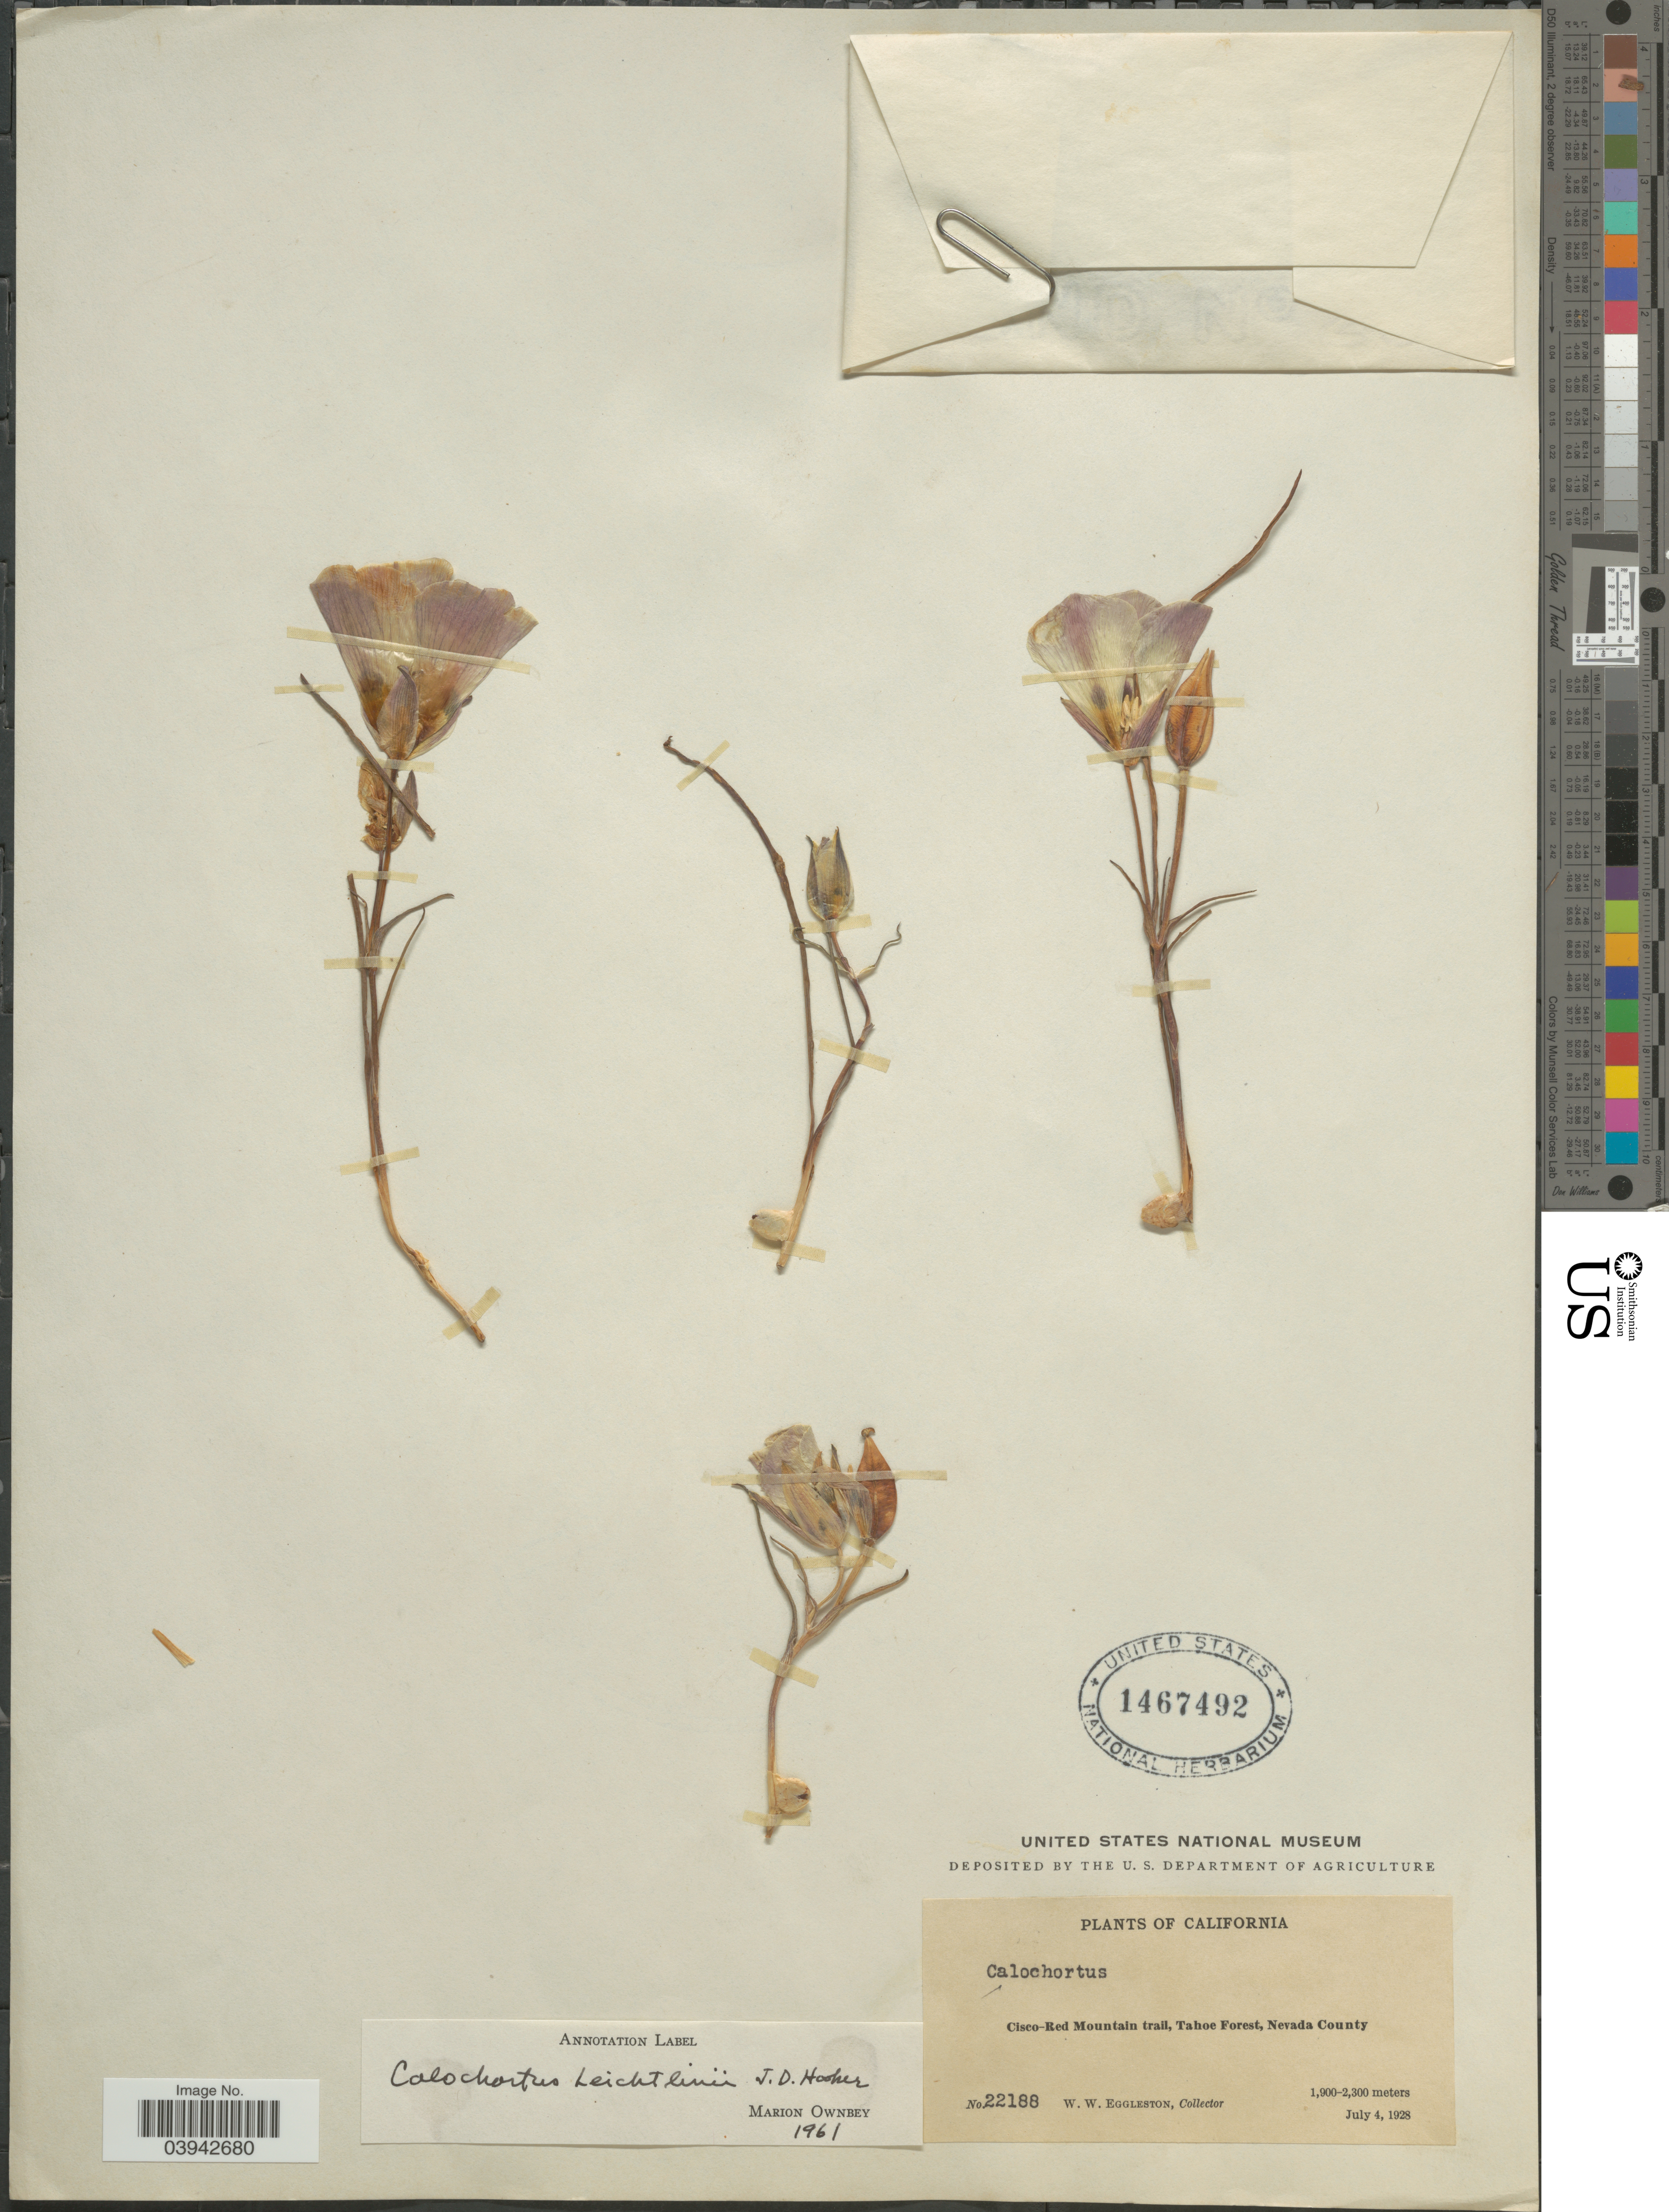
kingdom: Plantae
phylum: Tracheophyta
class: Liliopsida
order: Liliales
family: Liliaceae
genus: Calochortus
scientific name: Calochortus leichtlinii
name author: Hook. f.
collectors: W. W. Eggleston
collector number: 22188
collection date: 1928-07-04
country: United States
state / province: California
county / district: Nevada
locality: Cisco-Red Mountain trail, Tahoe Forest, Neveada County.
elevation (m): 1900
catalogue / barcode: US 1467492